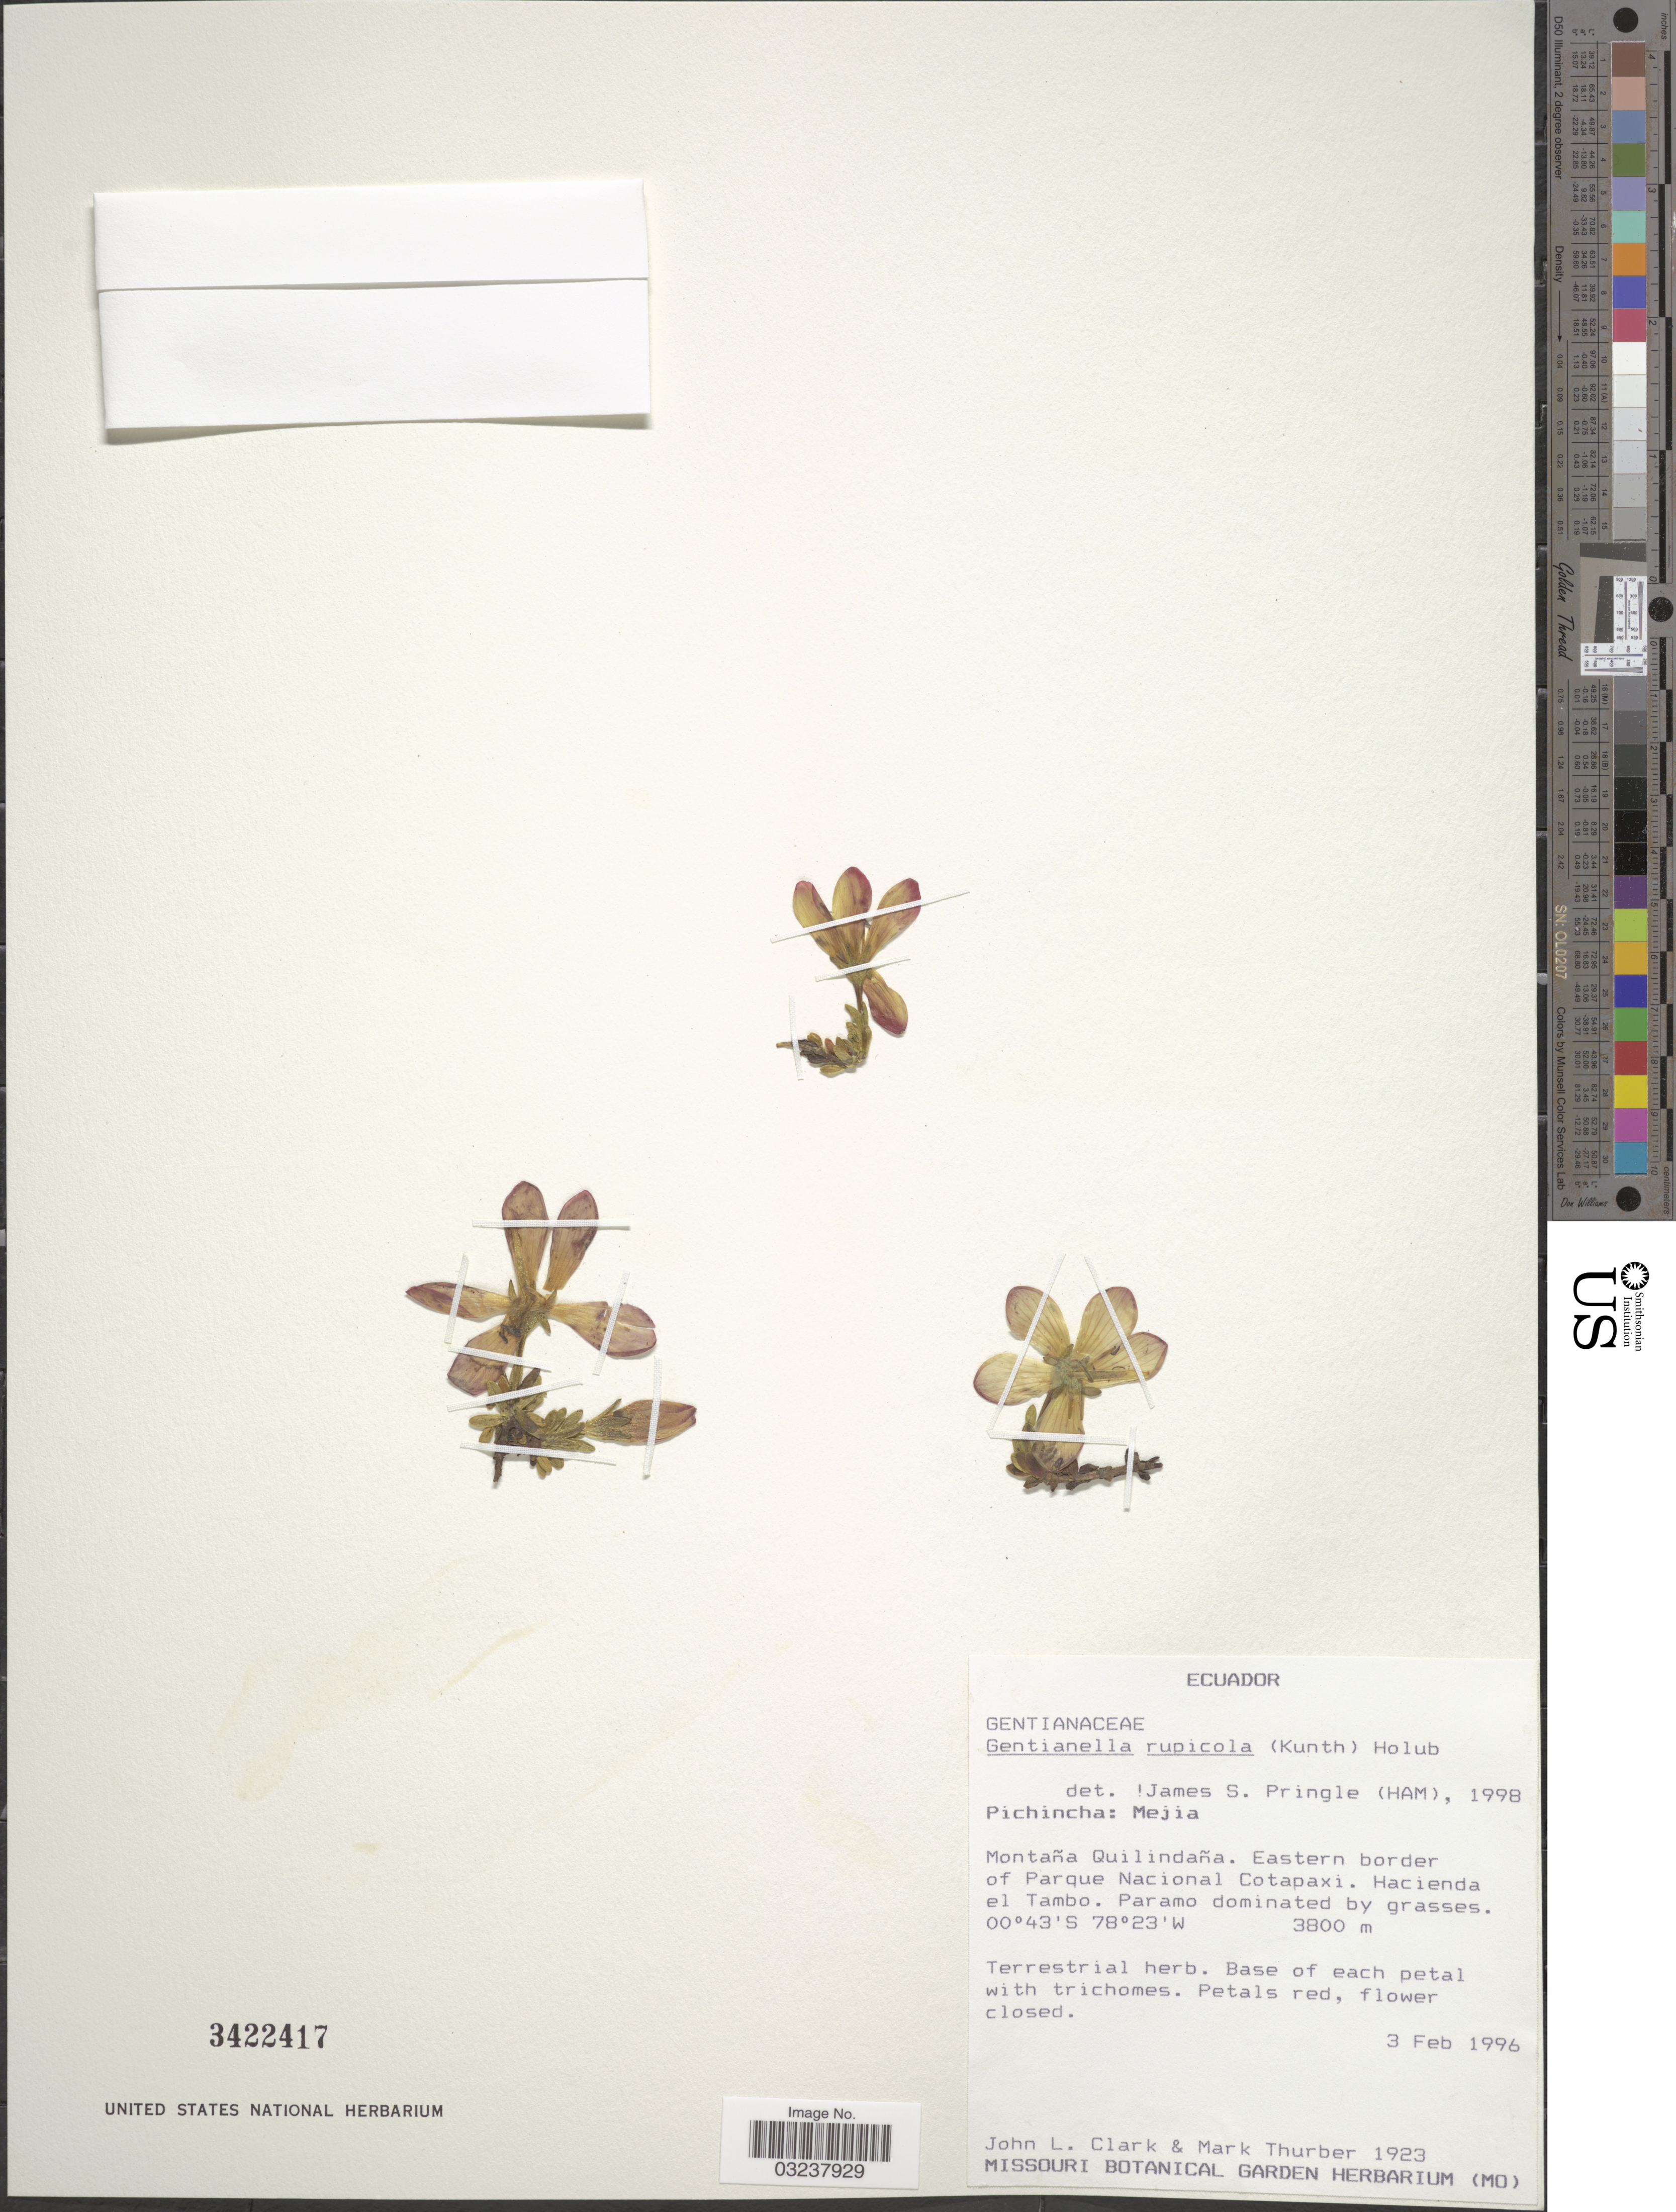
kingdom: Plantae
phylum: Tracheophyta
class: Magnoliopsida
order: Gentianales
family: Gentianaceae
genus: Gentianella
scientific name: Gentianella rupicola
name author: (Kunth) Holub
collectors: J. L. Clark & M. Thurber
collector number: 1923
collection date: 1996-02-03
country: Ecuador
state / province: Pichincha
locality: Mejia. Montaña Quilindaña. Eastern border of Parque Nacional Cotapaxi. Hacienda el Tambo.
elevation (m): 3800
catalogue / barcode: US 3422417